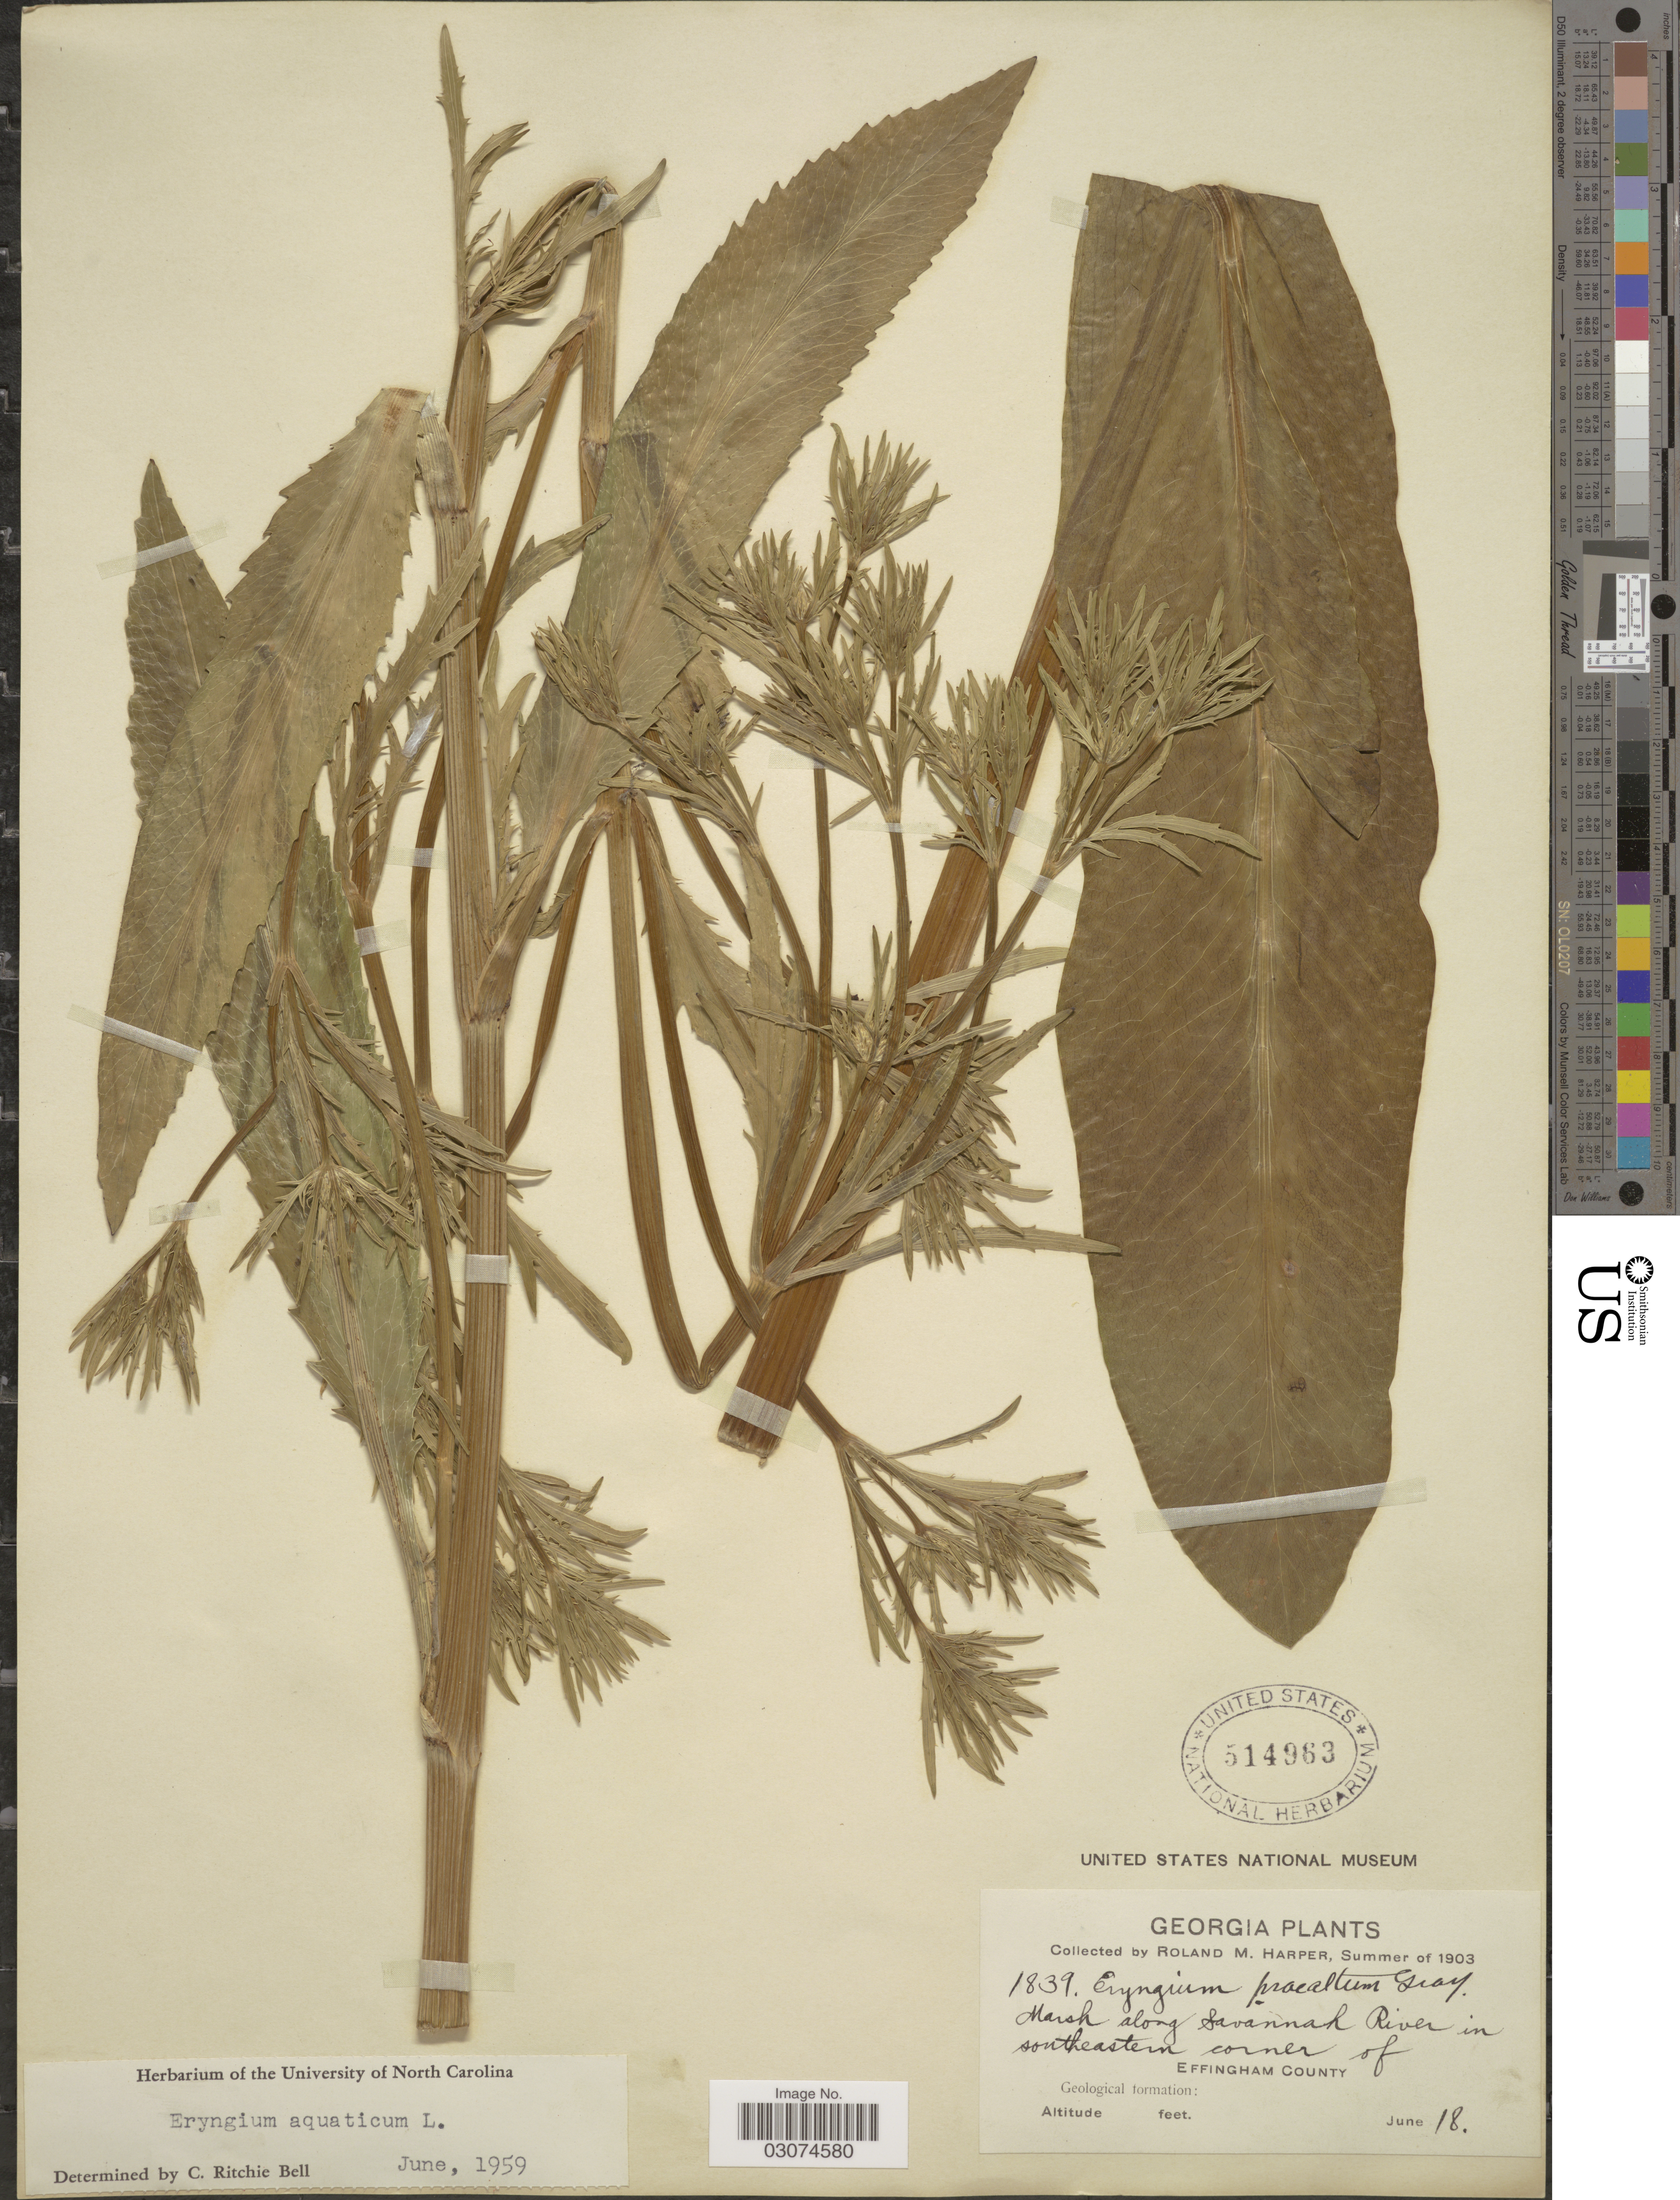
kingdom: Plantae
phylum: Tracheophyta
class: Magnoliopsida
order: Apiales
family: Apiaceae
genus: Eryngium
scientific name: Eryngium aquaticum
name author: L.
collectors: R. M. Harper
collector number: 1839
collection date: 1903-06-18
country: United States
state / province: Georgia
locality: Marsh along Savannah River in southeastern corner of Effingham County.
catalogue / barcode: US 514963